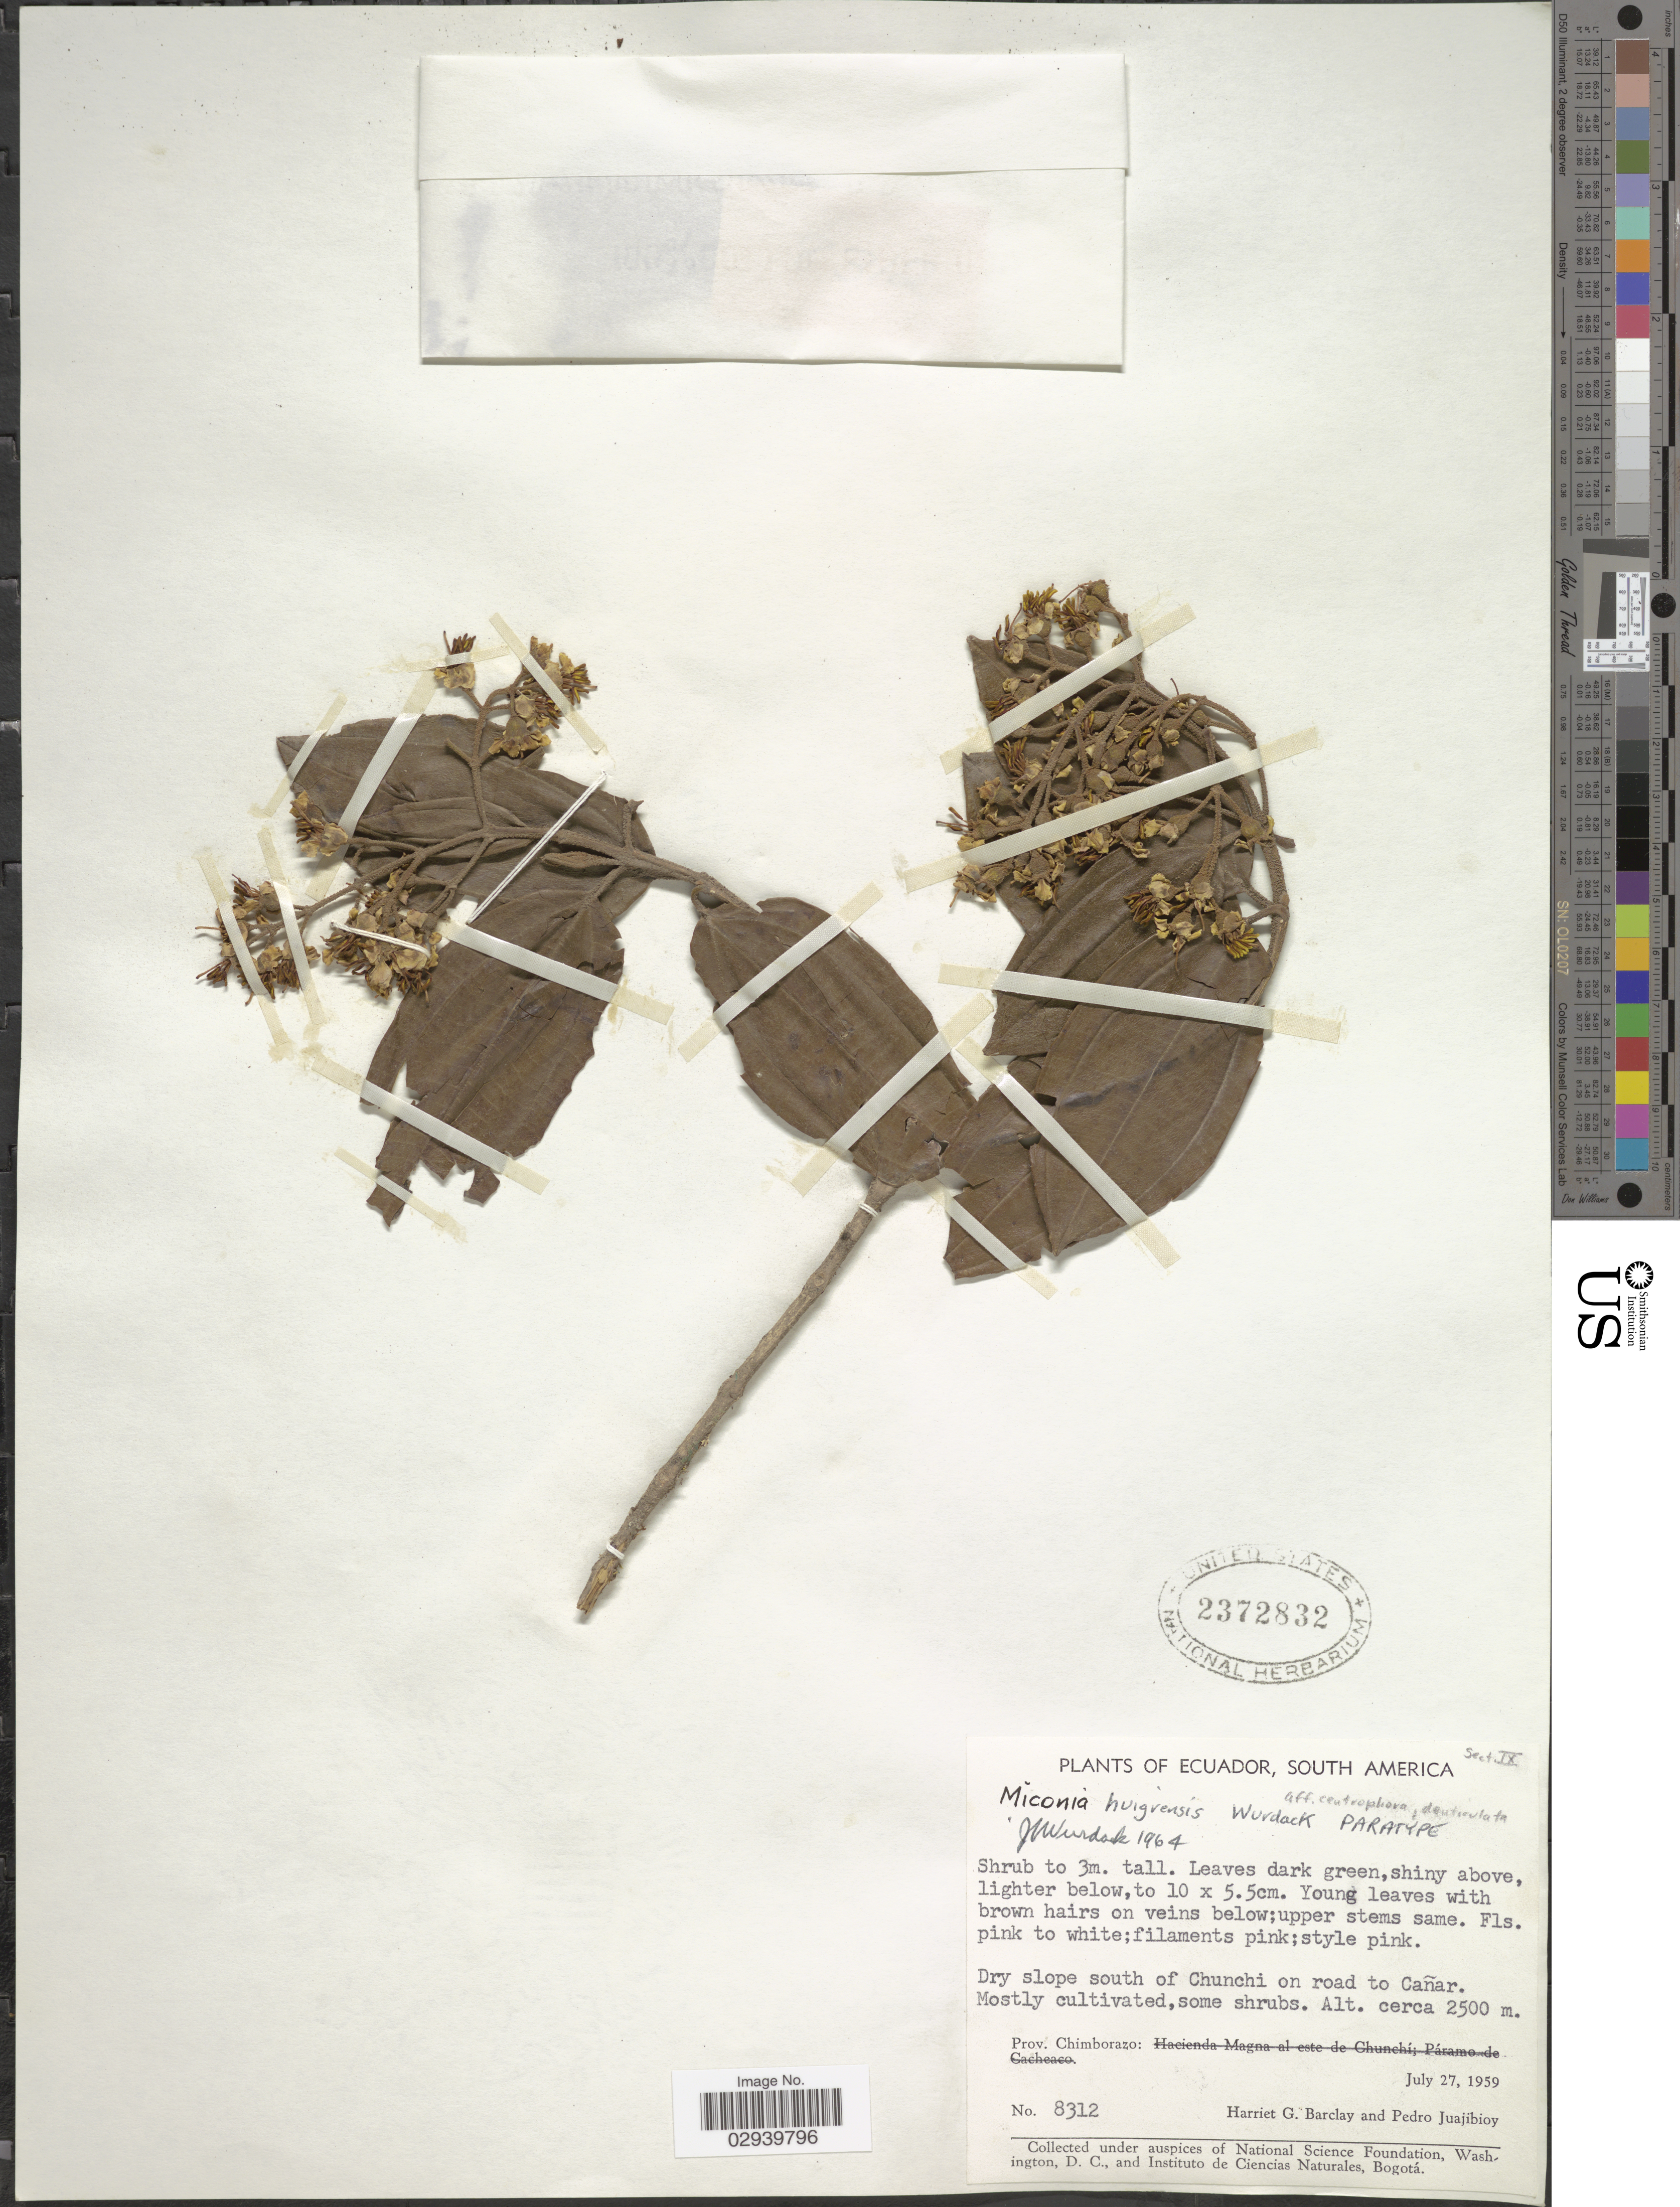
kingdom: Plantae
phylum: Tracheophyta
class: Magnoliopsida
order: Myrtales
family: Melastomataceae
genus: Miconia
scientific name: Miconia huigrensis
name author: Wurdack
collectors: H. G. Barclay & P. Juajibioy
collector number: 8312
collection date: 1959-07-27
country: Ecuador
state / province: Chimborazo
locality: Dry slope south of Chunchi on road to Cañar. Prov. Chimborazo.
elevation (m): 2500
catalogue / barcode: US 2372832